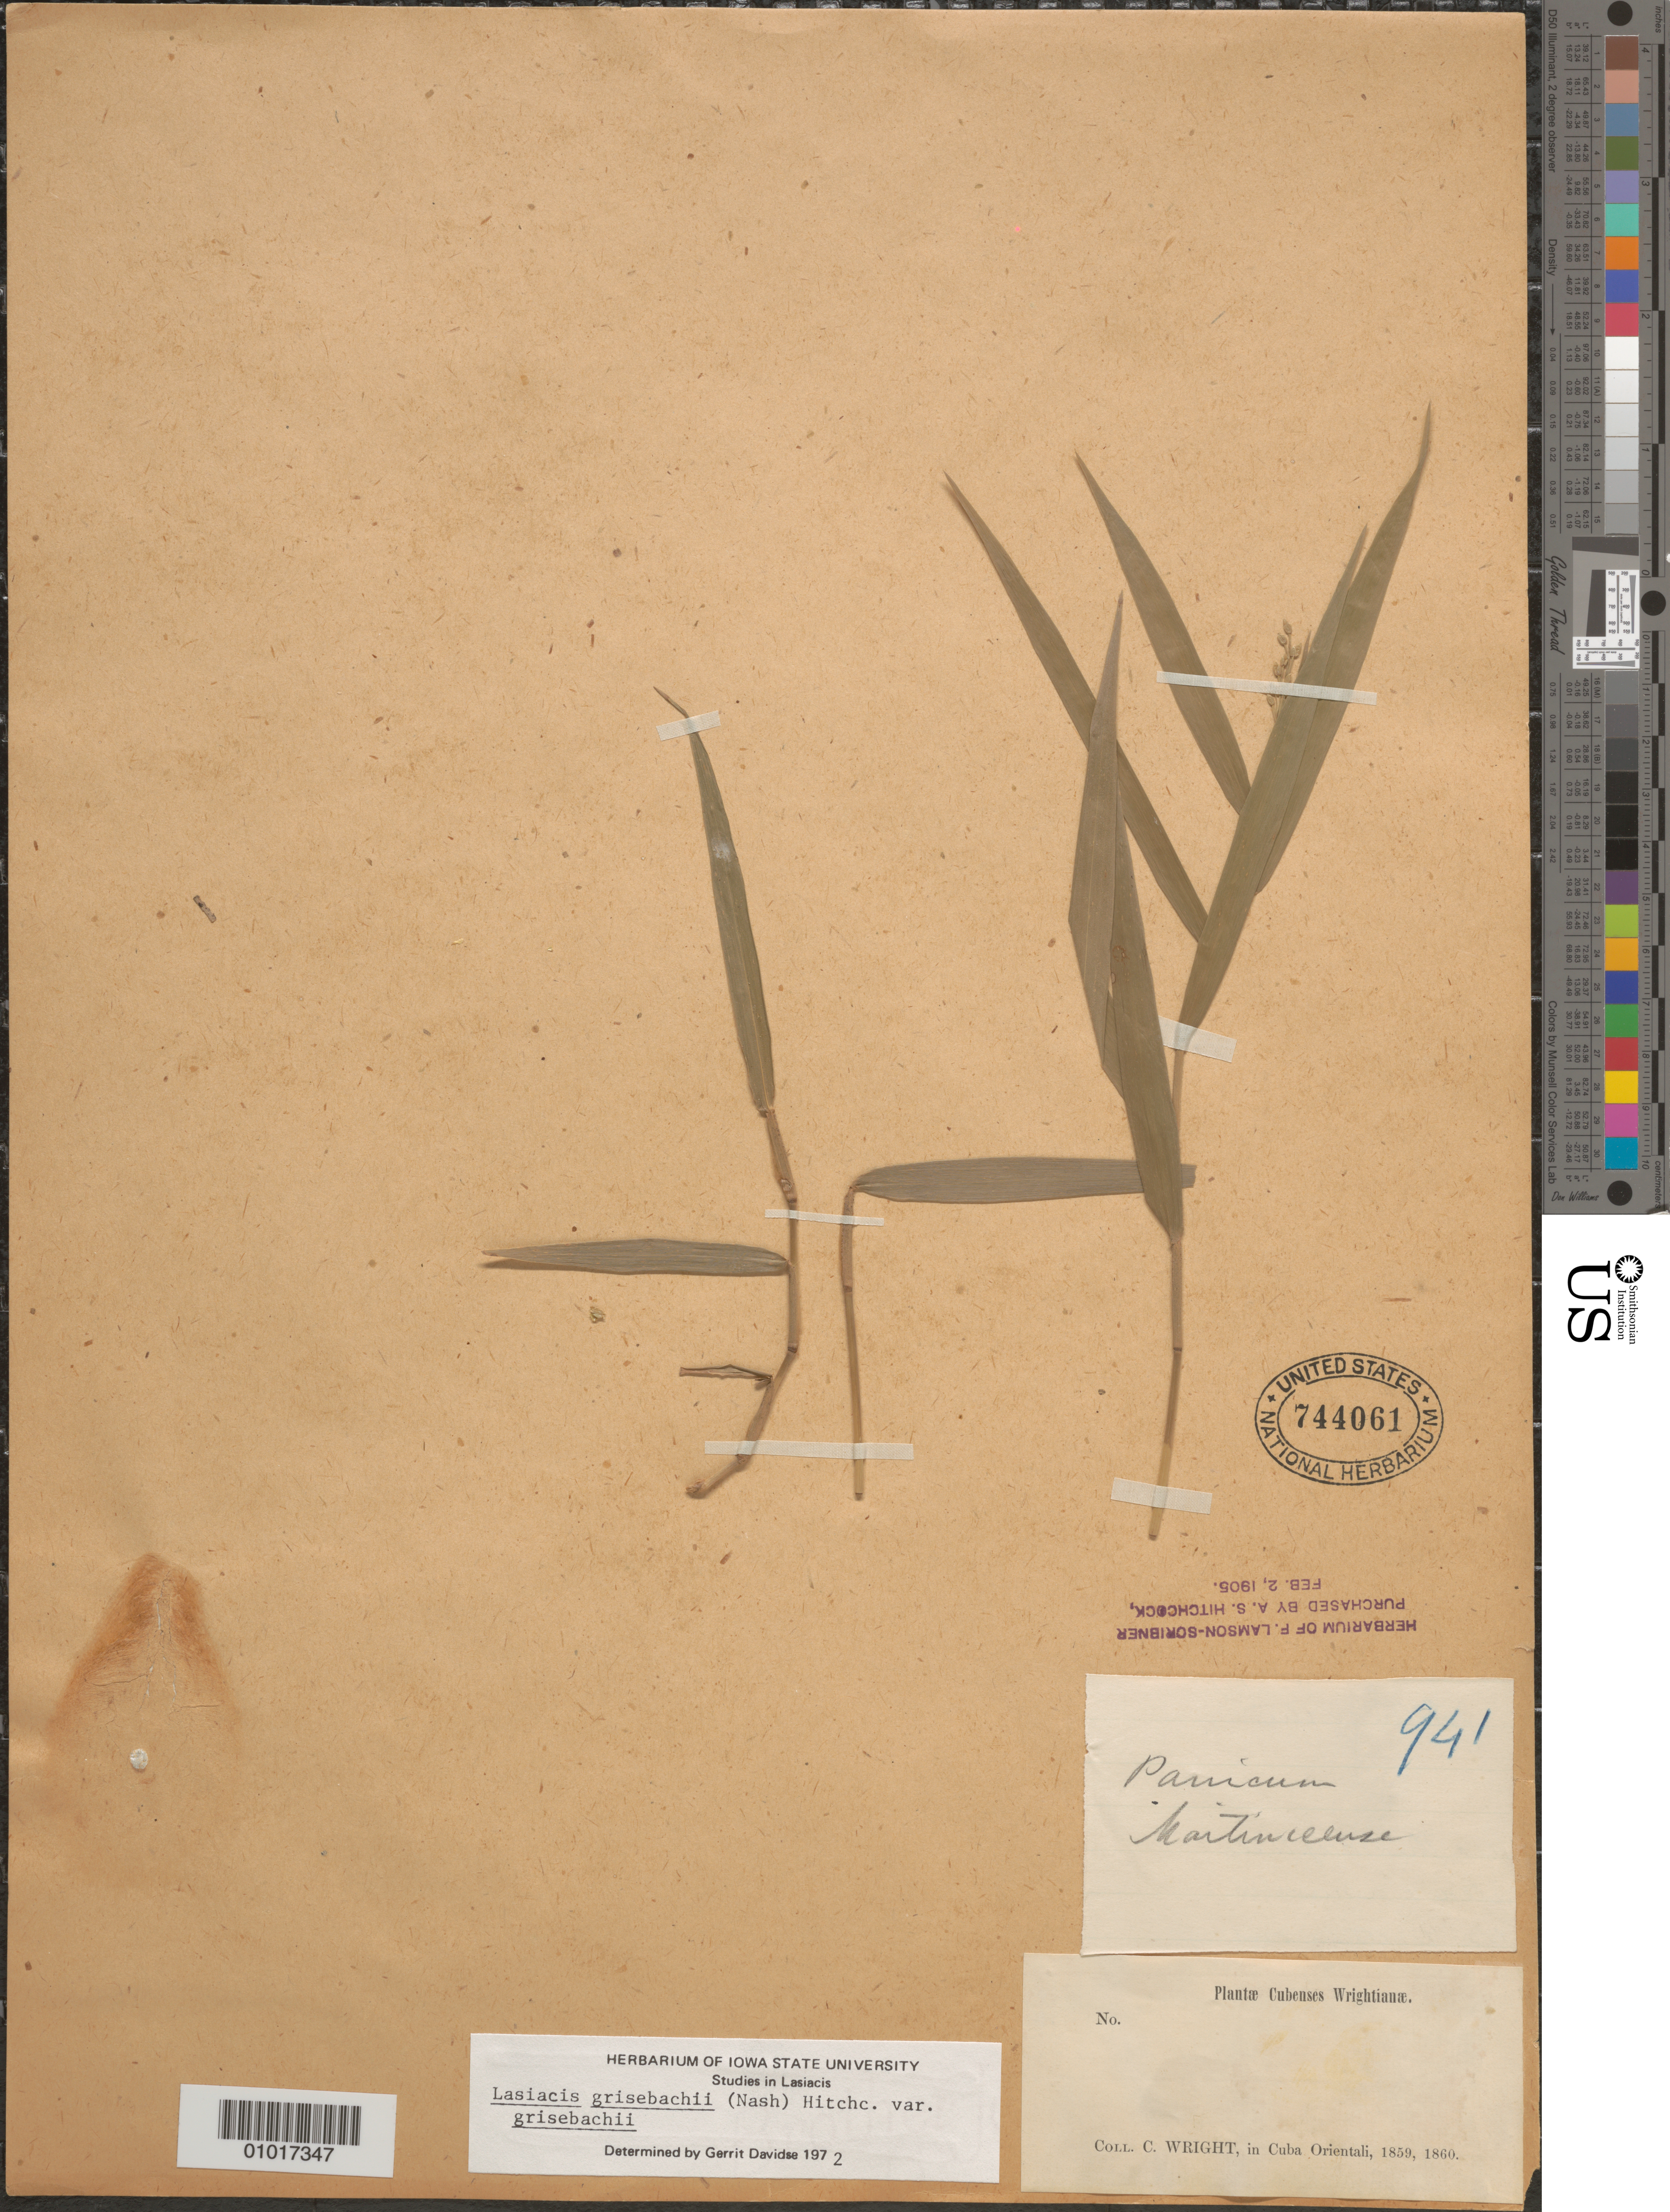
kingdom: Plantae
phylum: Tracheophyta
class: Liliopsida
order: Poales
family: Poaceae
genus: Lasiacis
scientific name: Lasiacis grisebachii var. grisebachii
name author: (Nash) Hitchc.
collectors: C. Wright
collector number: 941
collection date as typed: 01 Jan 1859 to 31 Dec 1860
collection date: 1859-01-01/1860-12-31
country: Cuba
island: Cuba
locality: Oriente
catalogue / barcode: US 744061